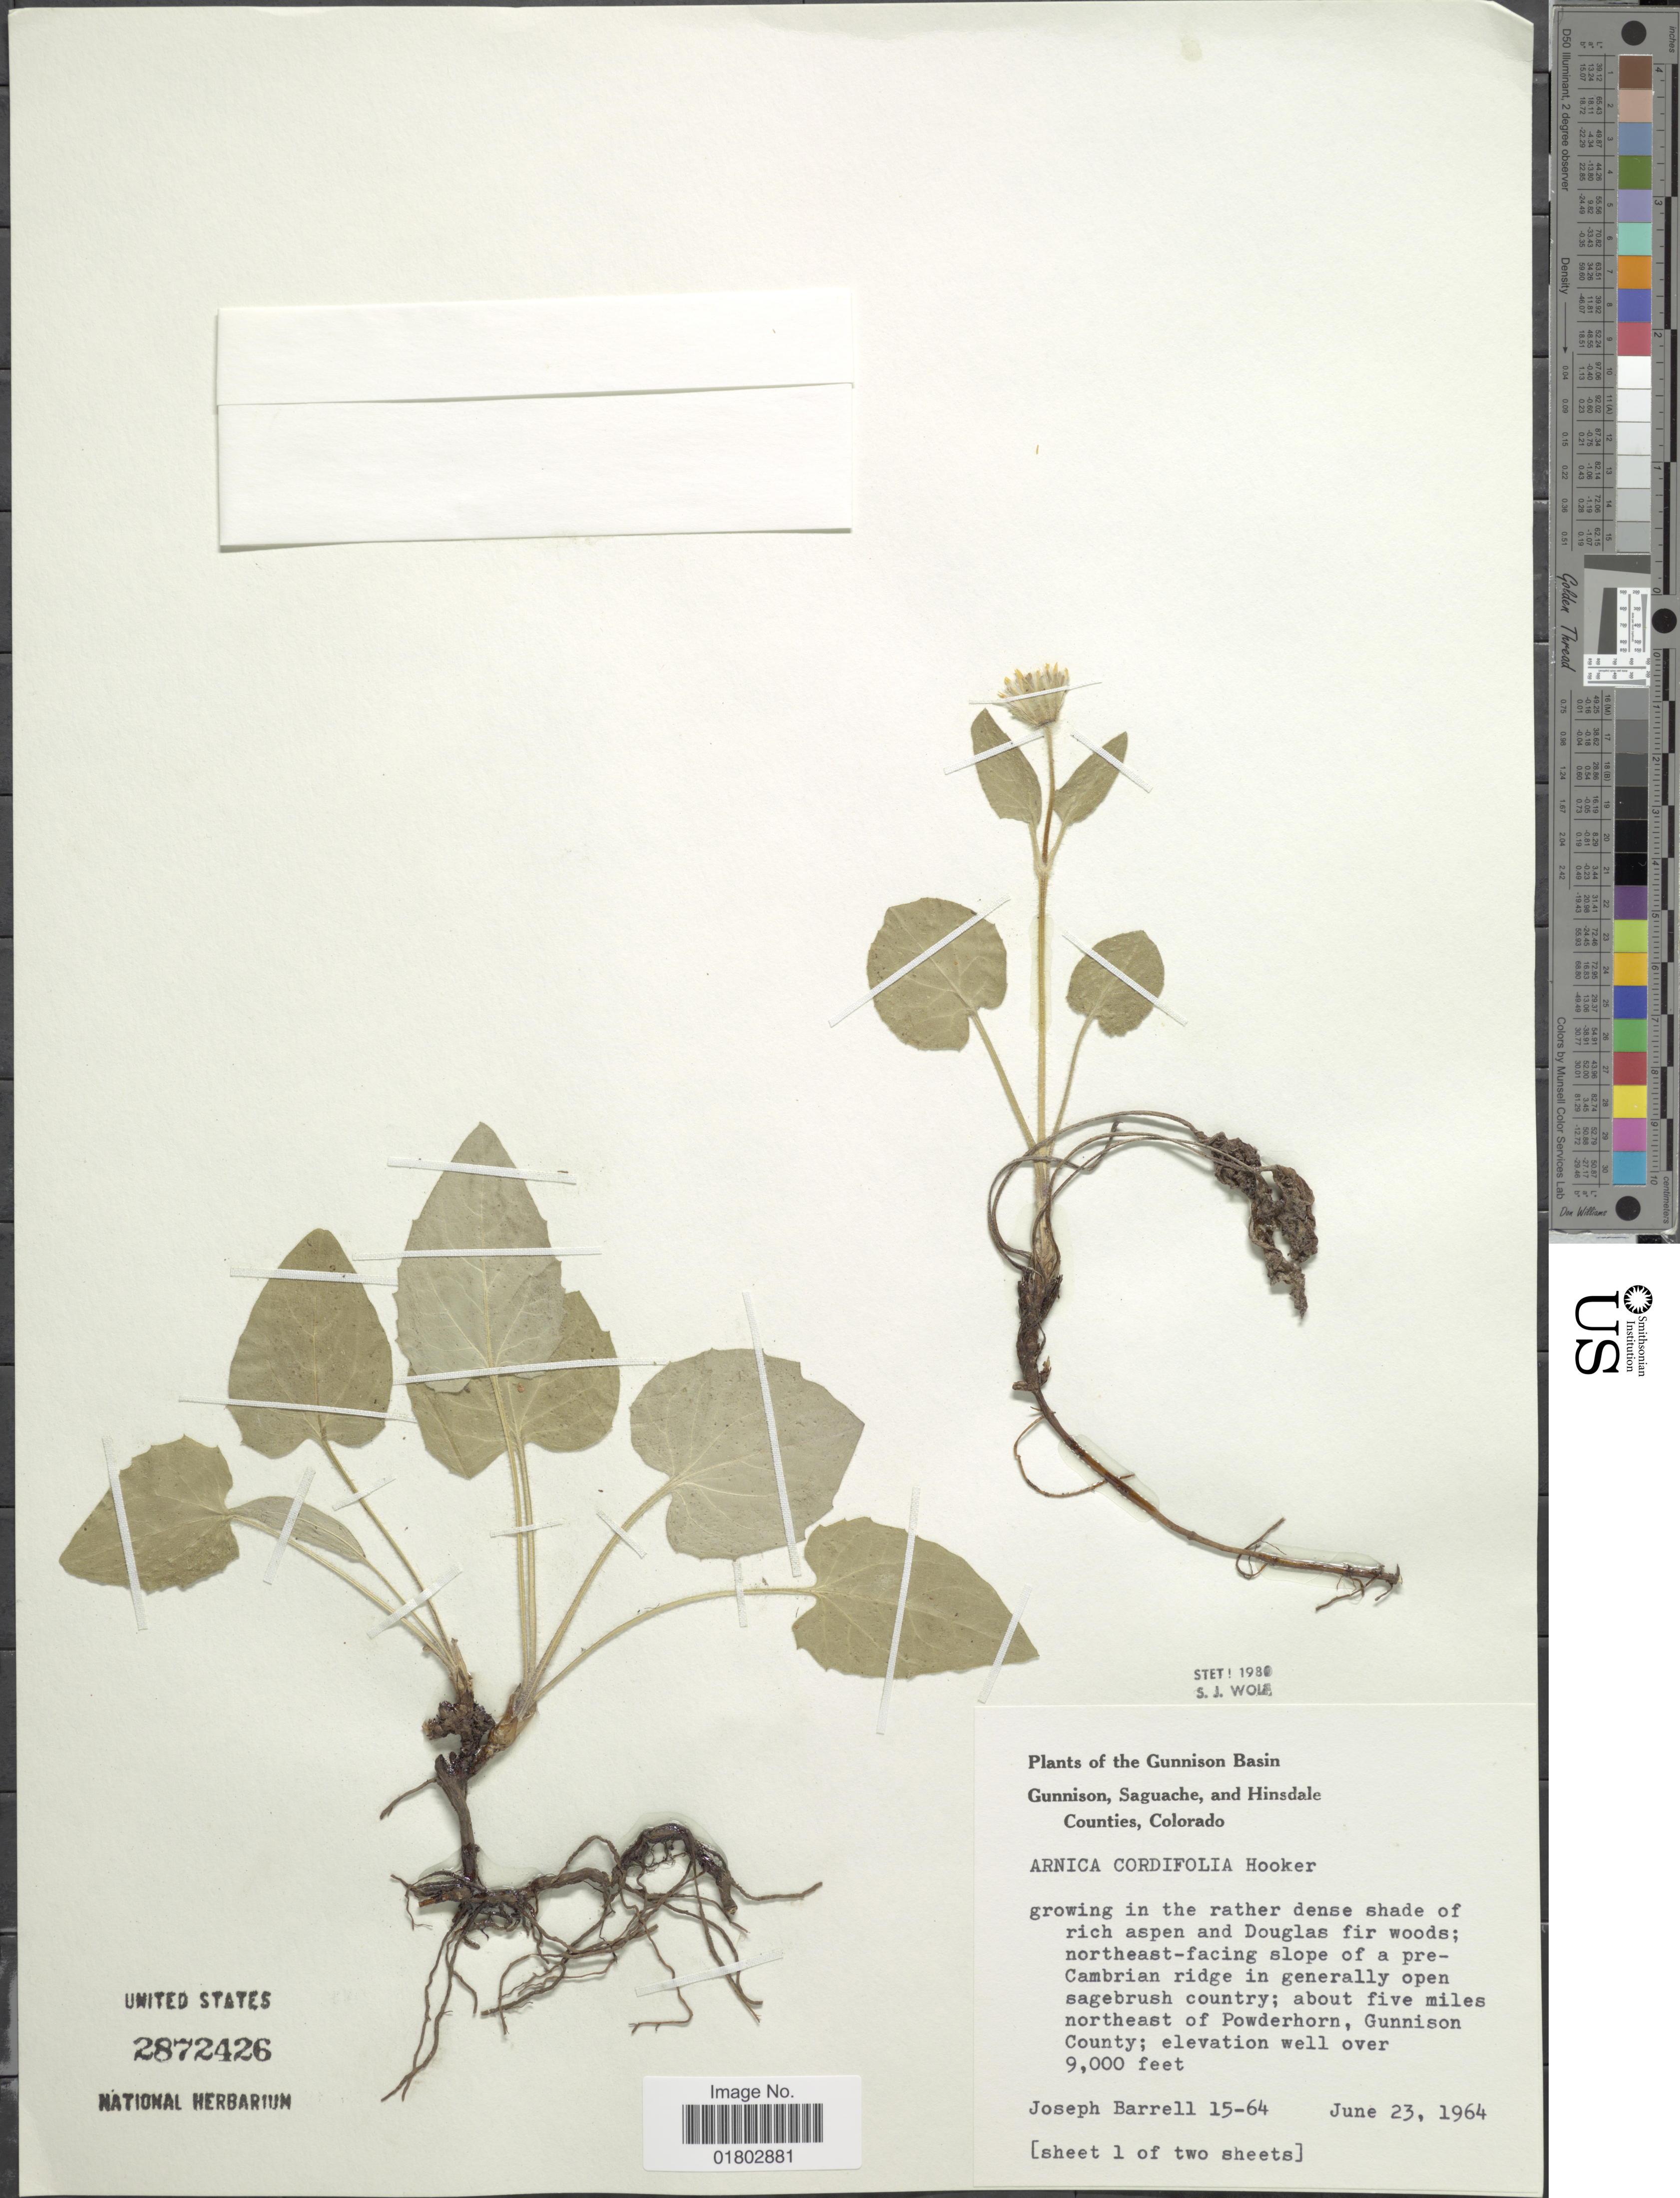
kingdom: Plantae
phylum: Tracheophyta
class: Magnoliopsida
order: Asterales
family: Asteraceae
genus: Arnica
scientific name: Arnica cordifolia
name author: Hook.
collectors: J. Barrell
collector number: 15-64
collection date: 1964-06-23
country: United States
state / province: Colorado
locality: The Gunnison Basin, about five miles northeast of Powderhorn, Gunnison County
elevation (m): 2743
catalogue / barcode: US 2872426